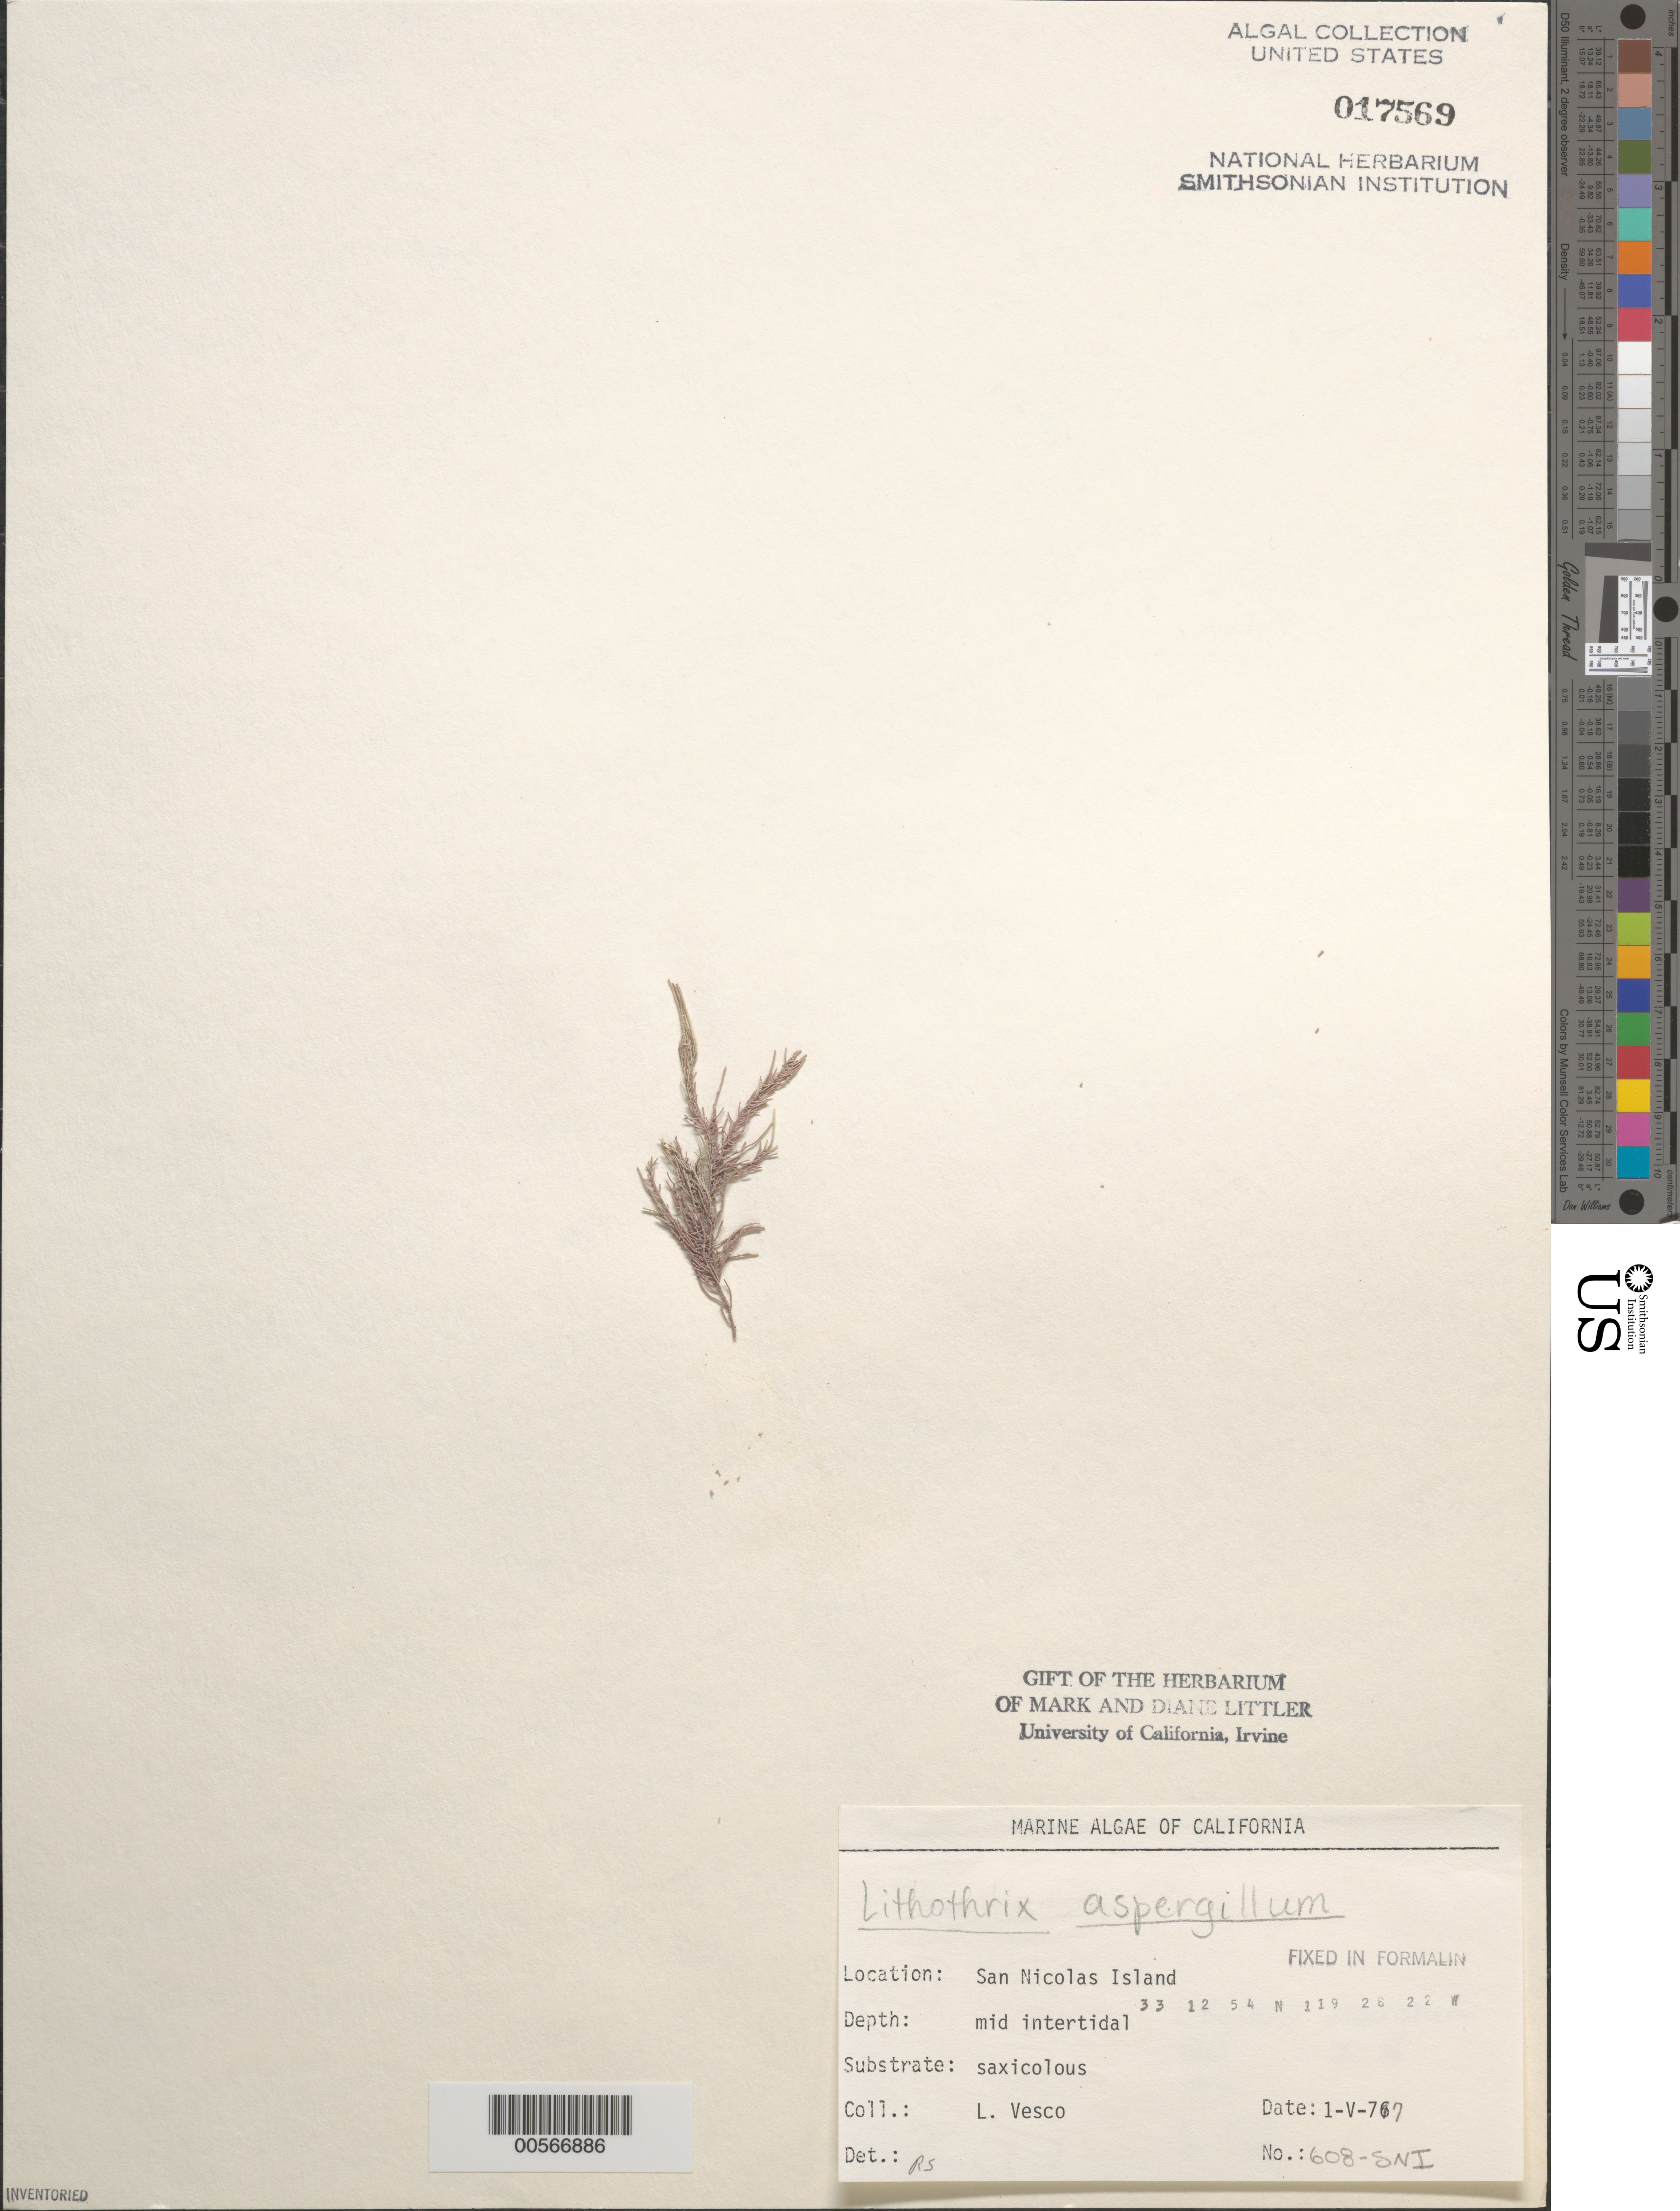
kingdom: Plantae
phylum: Rhodophyta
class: Florideophyceae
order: Corallinales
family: Lithophyllaceae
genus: Lithothrix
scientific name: Lithothrix aspergillum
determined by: Sims, Robert H.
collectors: L. Vesco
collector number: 608-sni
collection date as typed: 01 May 1977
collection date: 1977-05-01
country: United States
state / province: California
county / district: Ventura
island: San Nicolas Island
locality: Dutch Harbor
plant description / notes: BLM-SOCALBIGHT Rocky Intertidal Survey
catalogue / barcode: US 17569